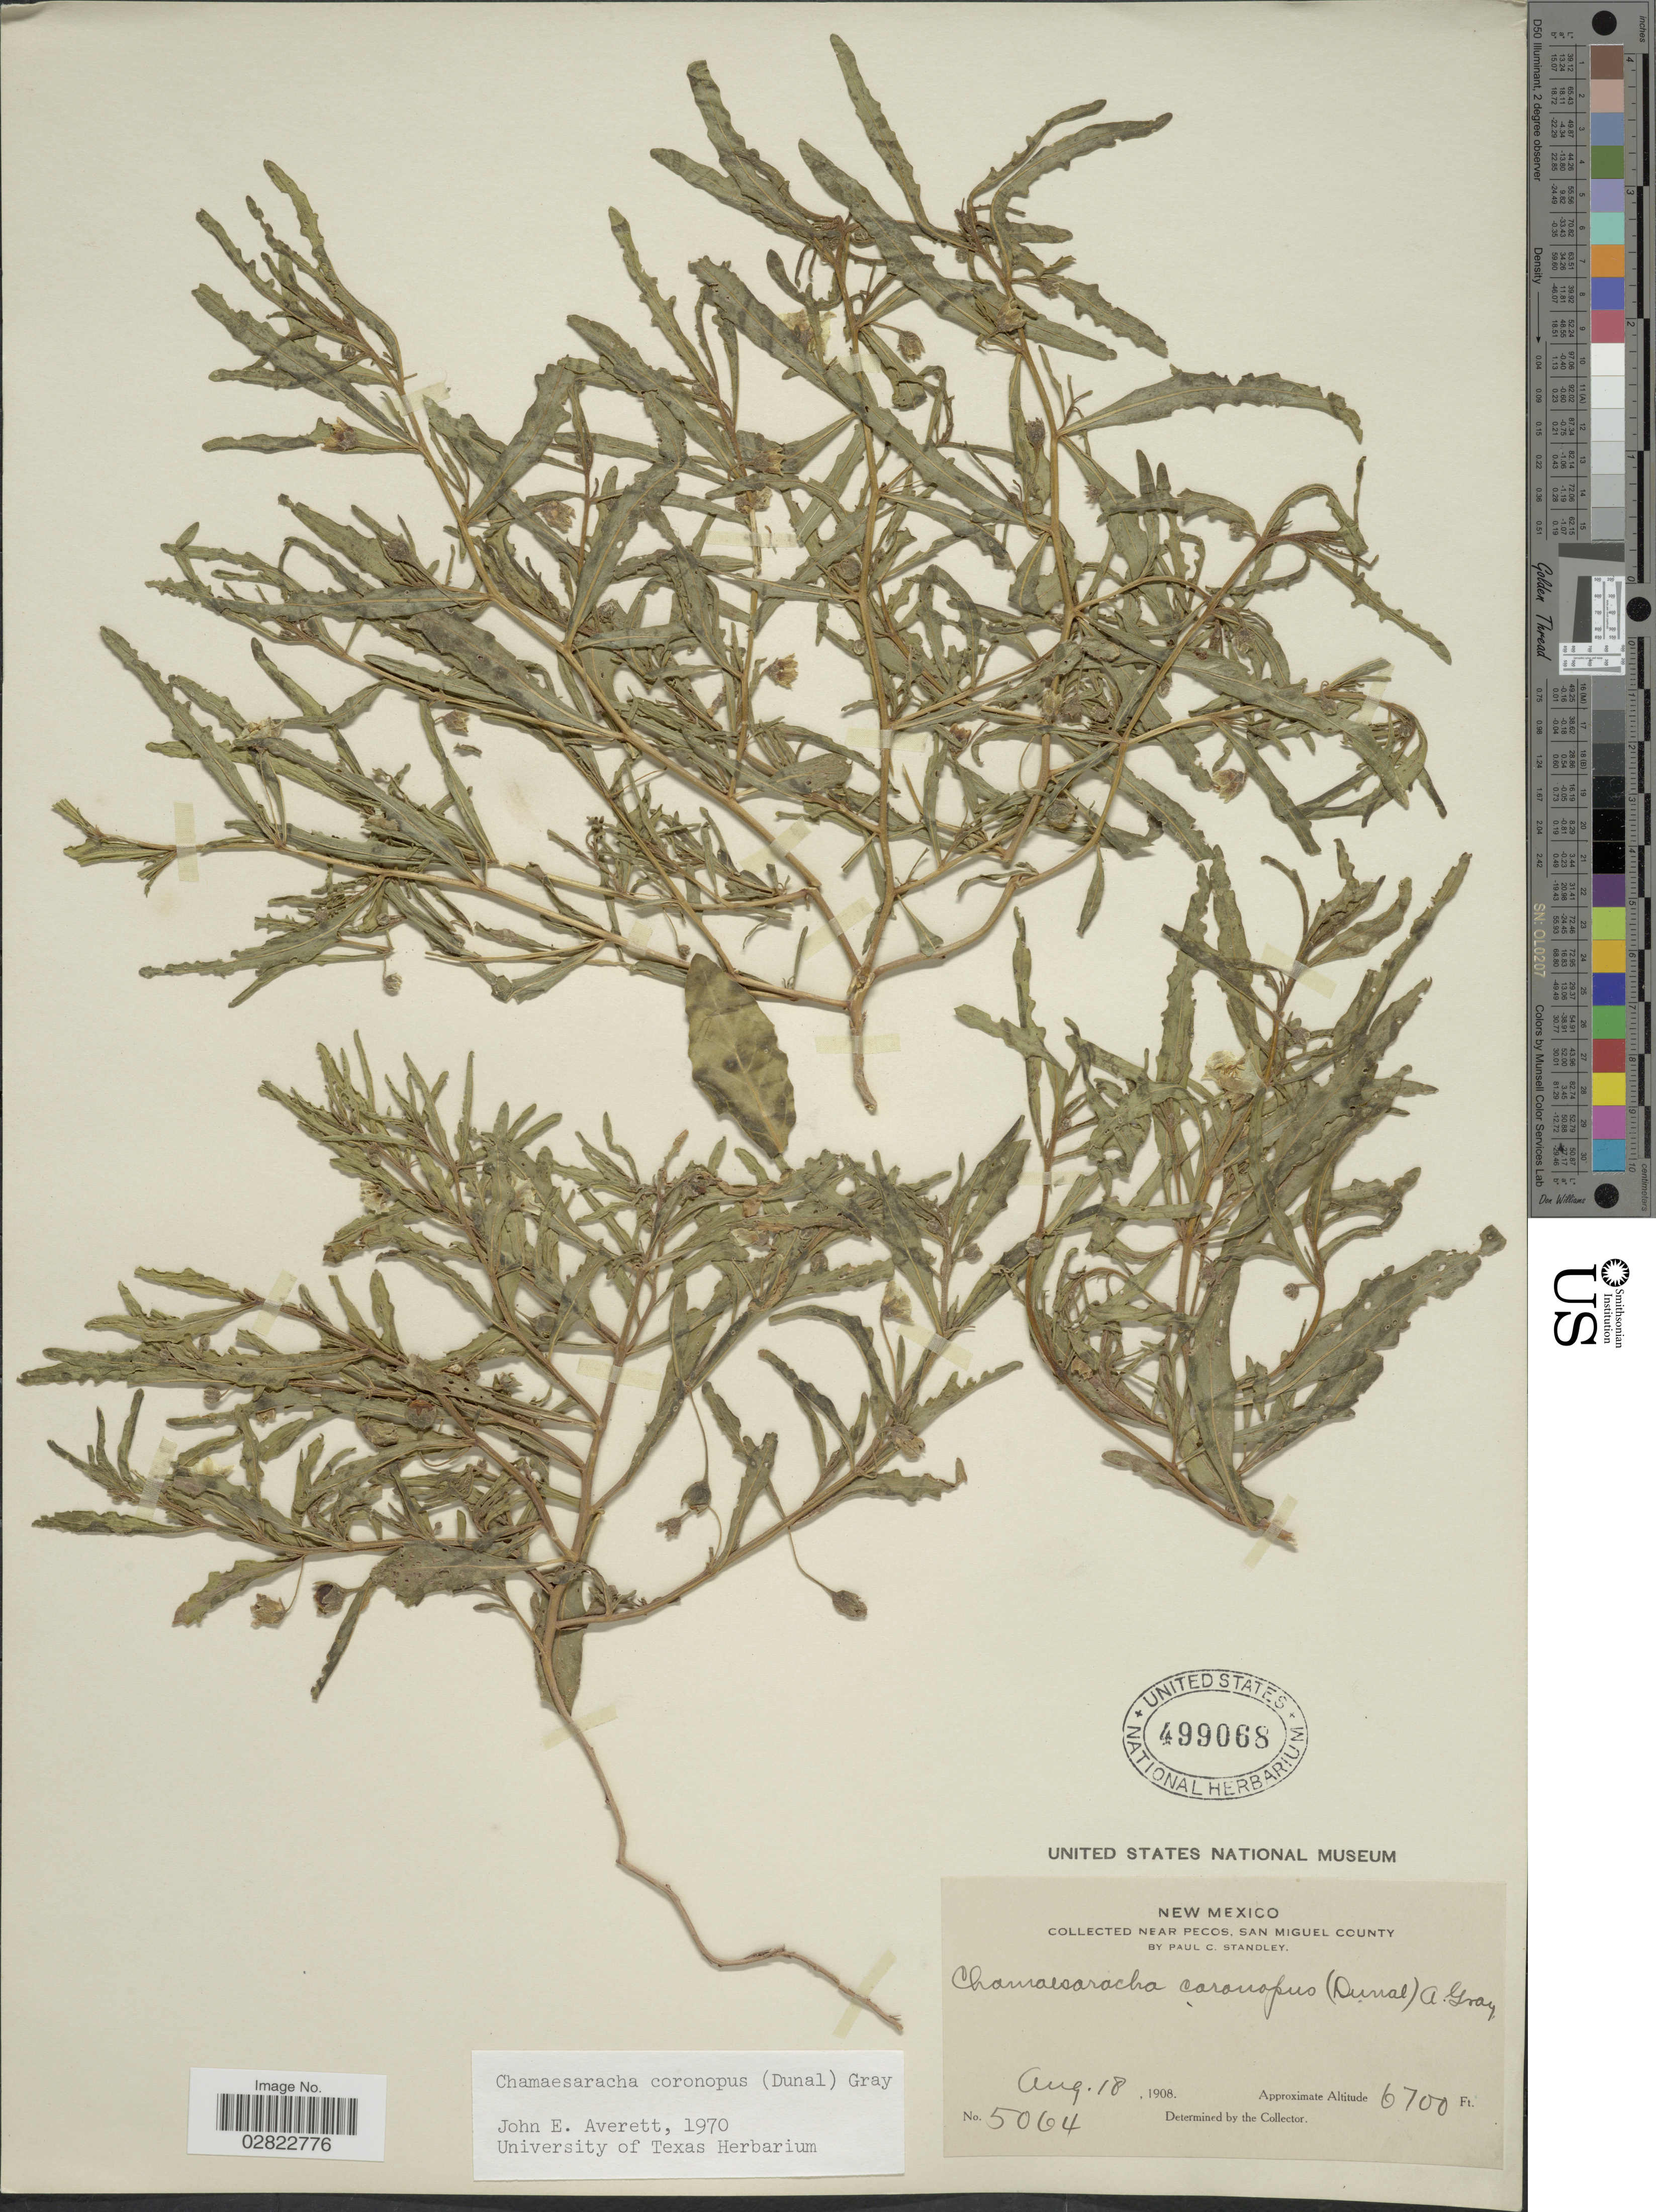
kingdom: Plantae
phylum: Tracheophyta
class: Magnoliopsida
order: Solanales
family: Solanaceae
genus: Chamaesaracha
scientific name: Chamaesaracha coronopus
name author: (Dunal) A. Gray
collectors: P. C. Standley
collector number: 5064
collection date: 1908-08-18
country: United States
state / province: New Mexico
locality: Near Pecos, San Miguel County.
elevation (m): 2042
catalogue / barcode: US 499068